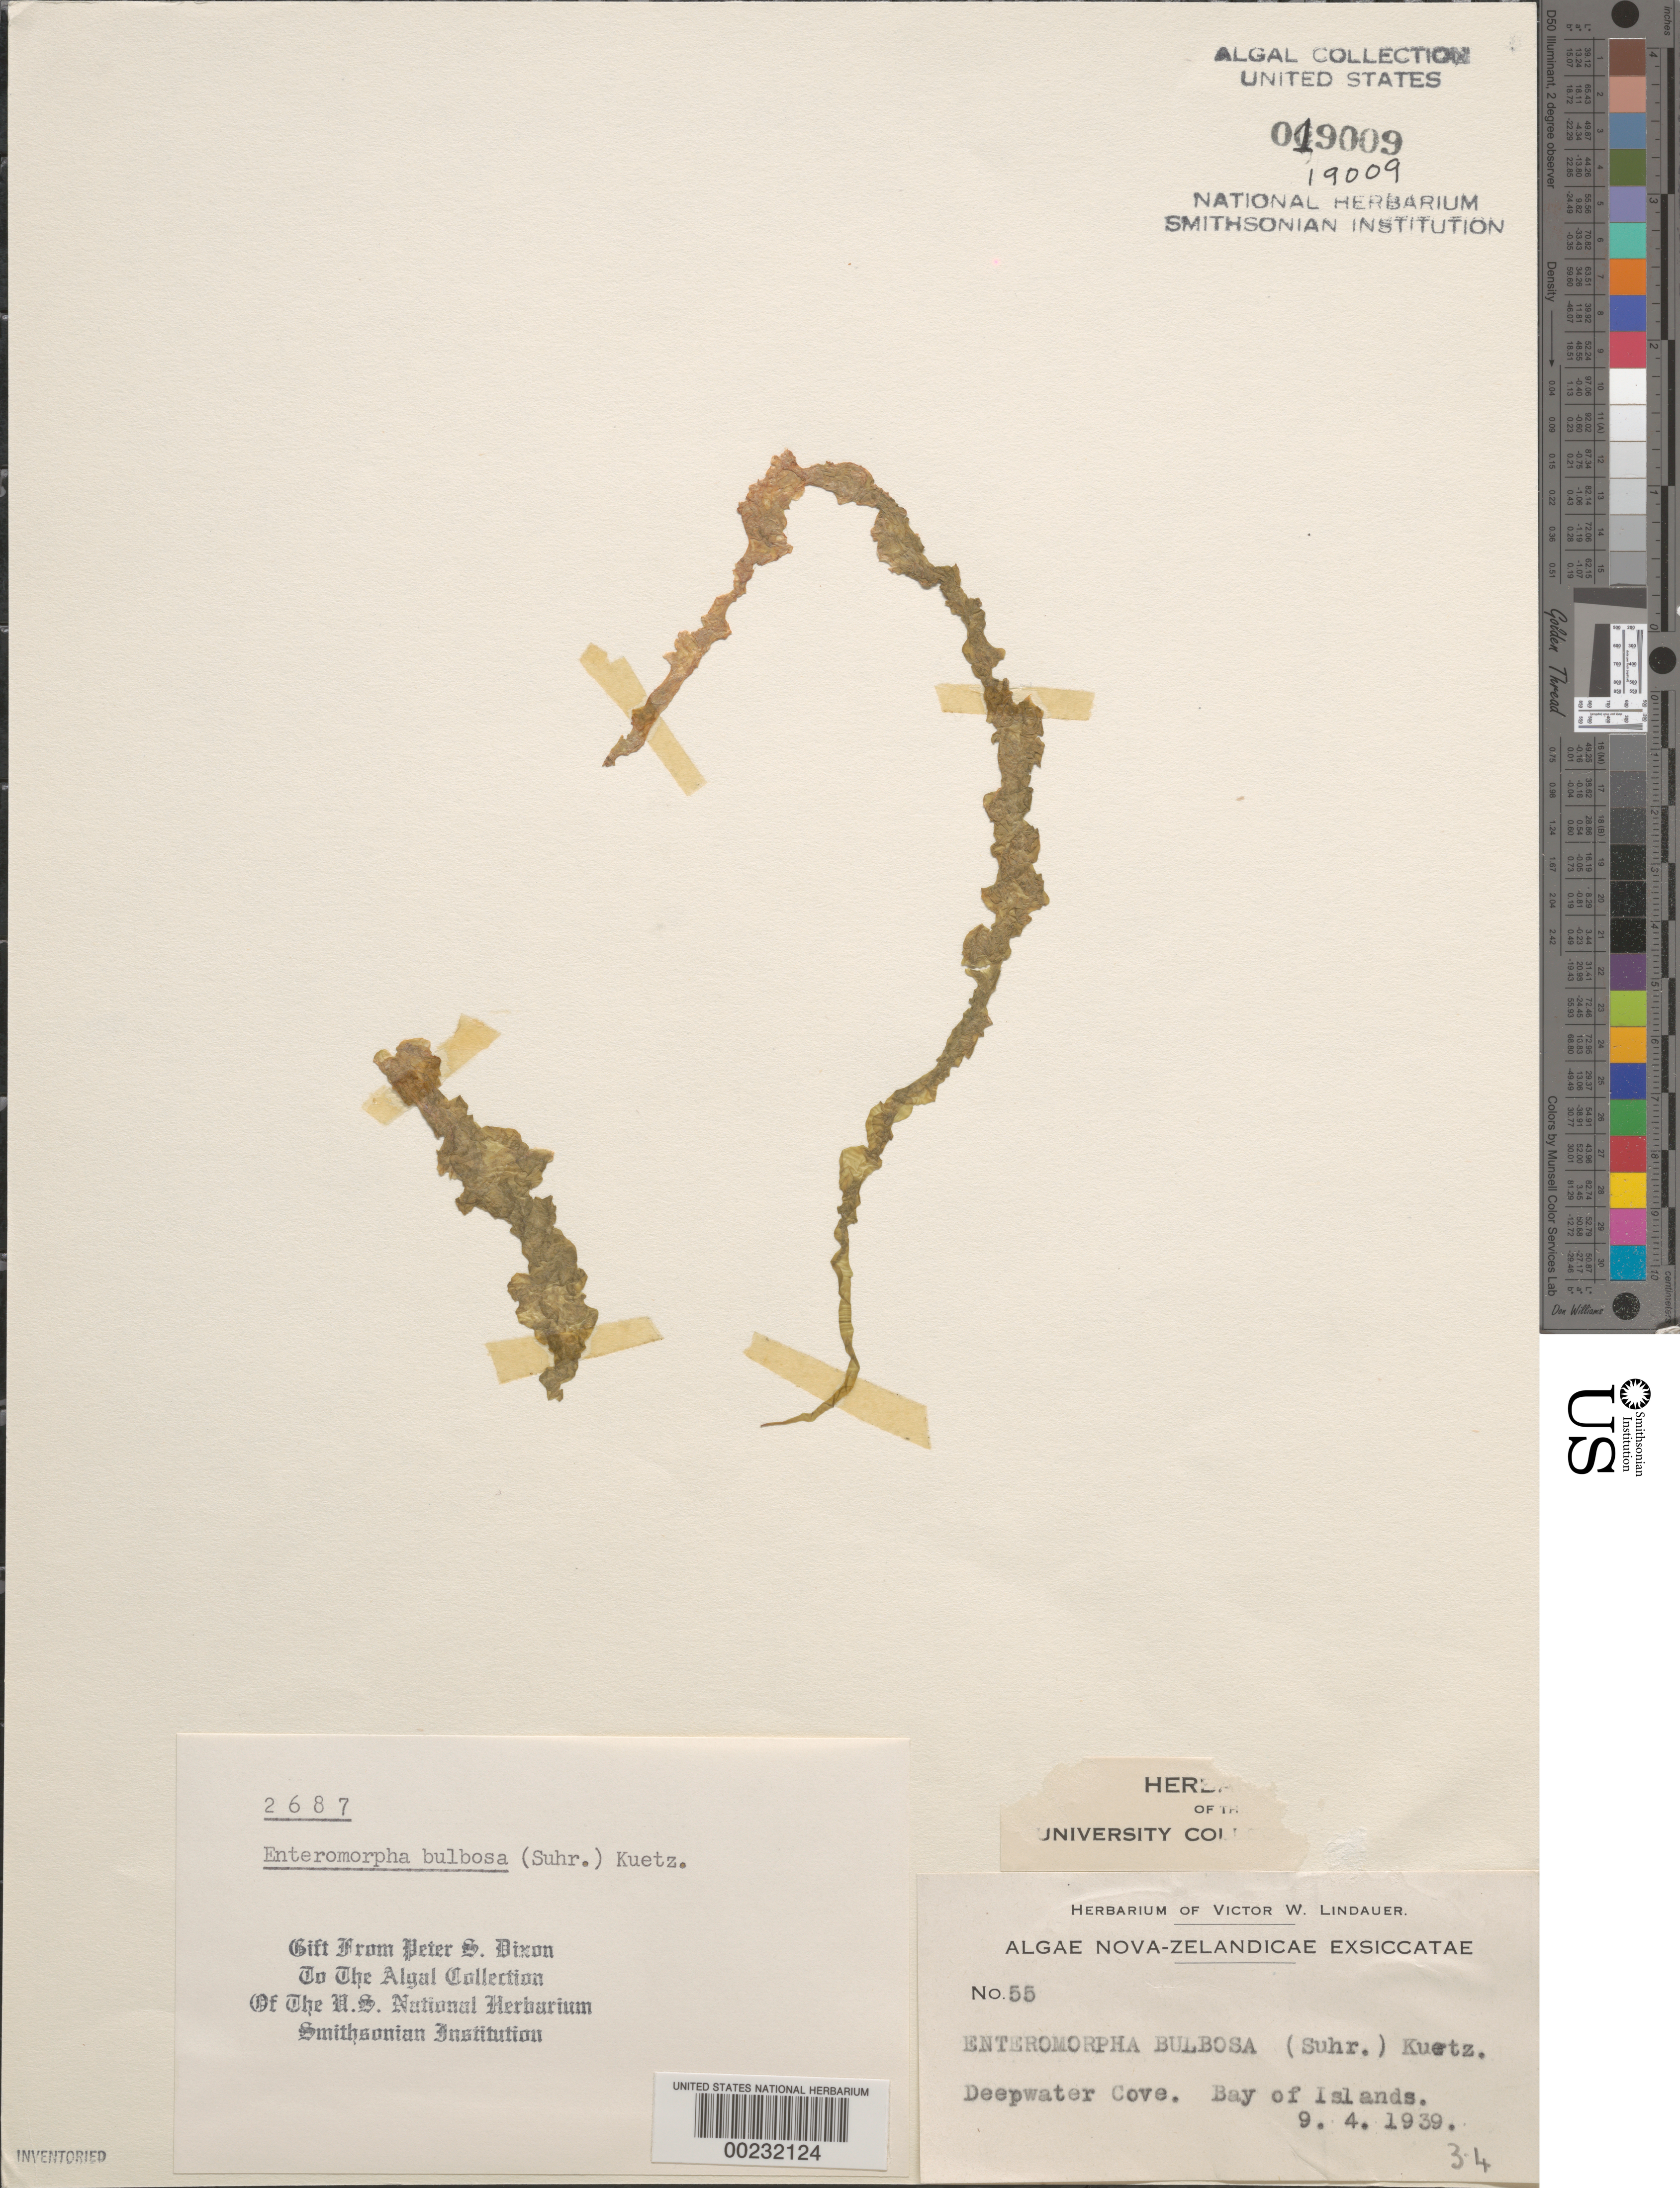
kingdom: Plantae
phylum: Chlorophyta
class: Ulvophyceae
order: Ulvales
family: Ulvaceae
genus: Ulva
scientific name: Ulva hookeriana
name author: (Kützing) H.S. Hayden et al.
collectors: V. Lindauer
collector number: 55 & PSD 2687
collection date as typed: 09 Apr 1939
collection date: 1939-04-09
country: New Zealand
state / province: Northland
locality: Bay of islands, deepwater cove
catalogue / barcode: US 19009